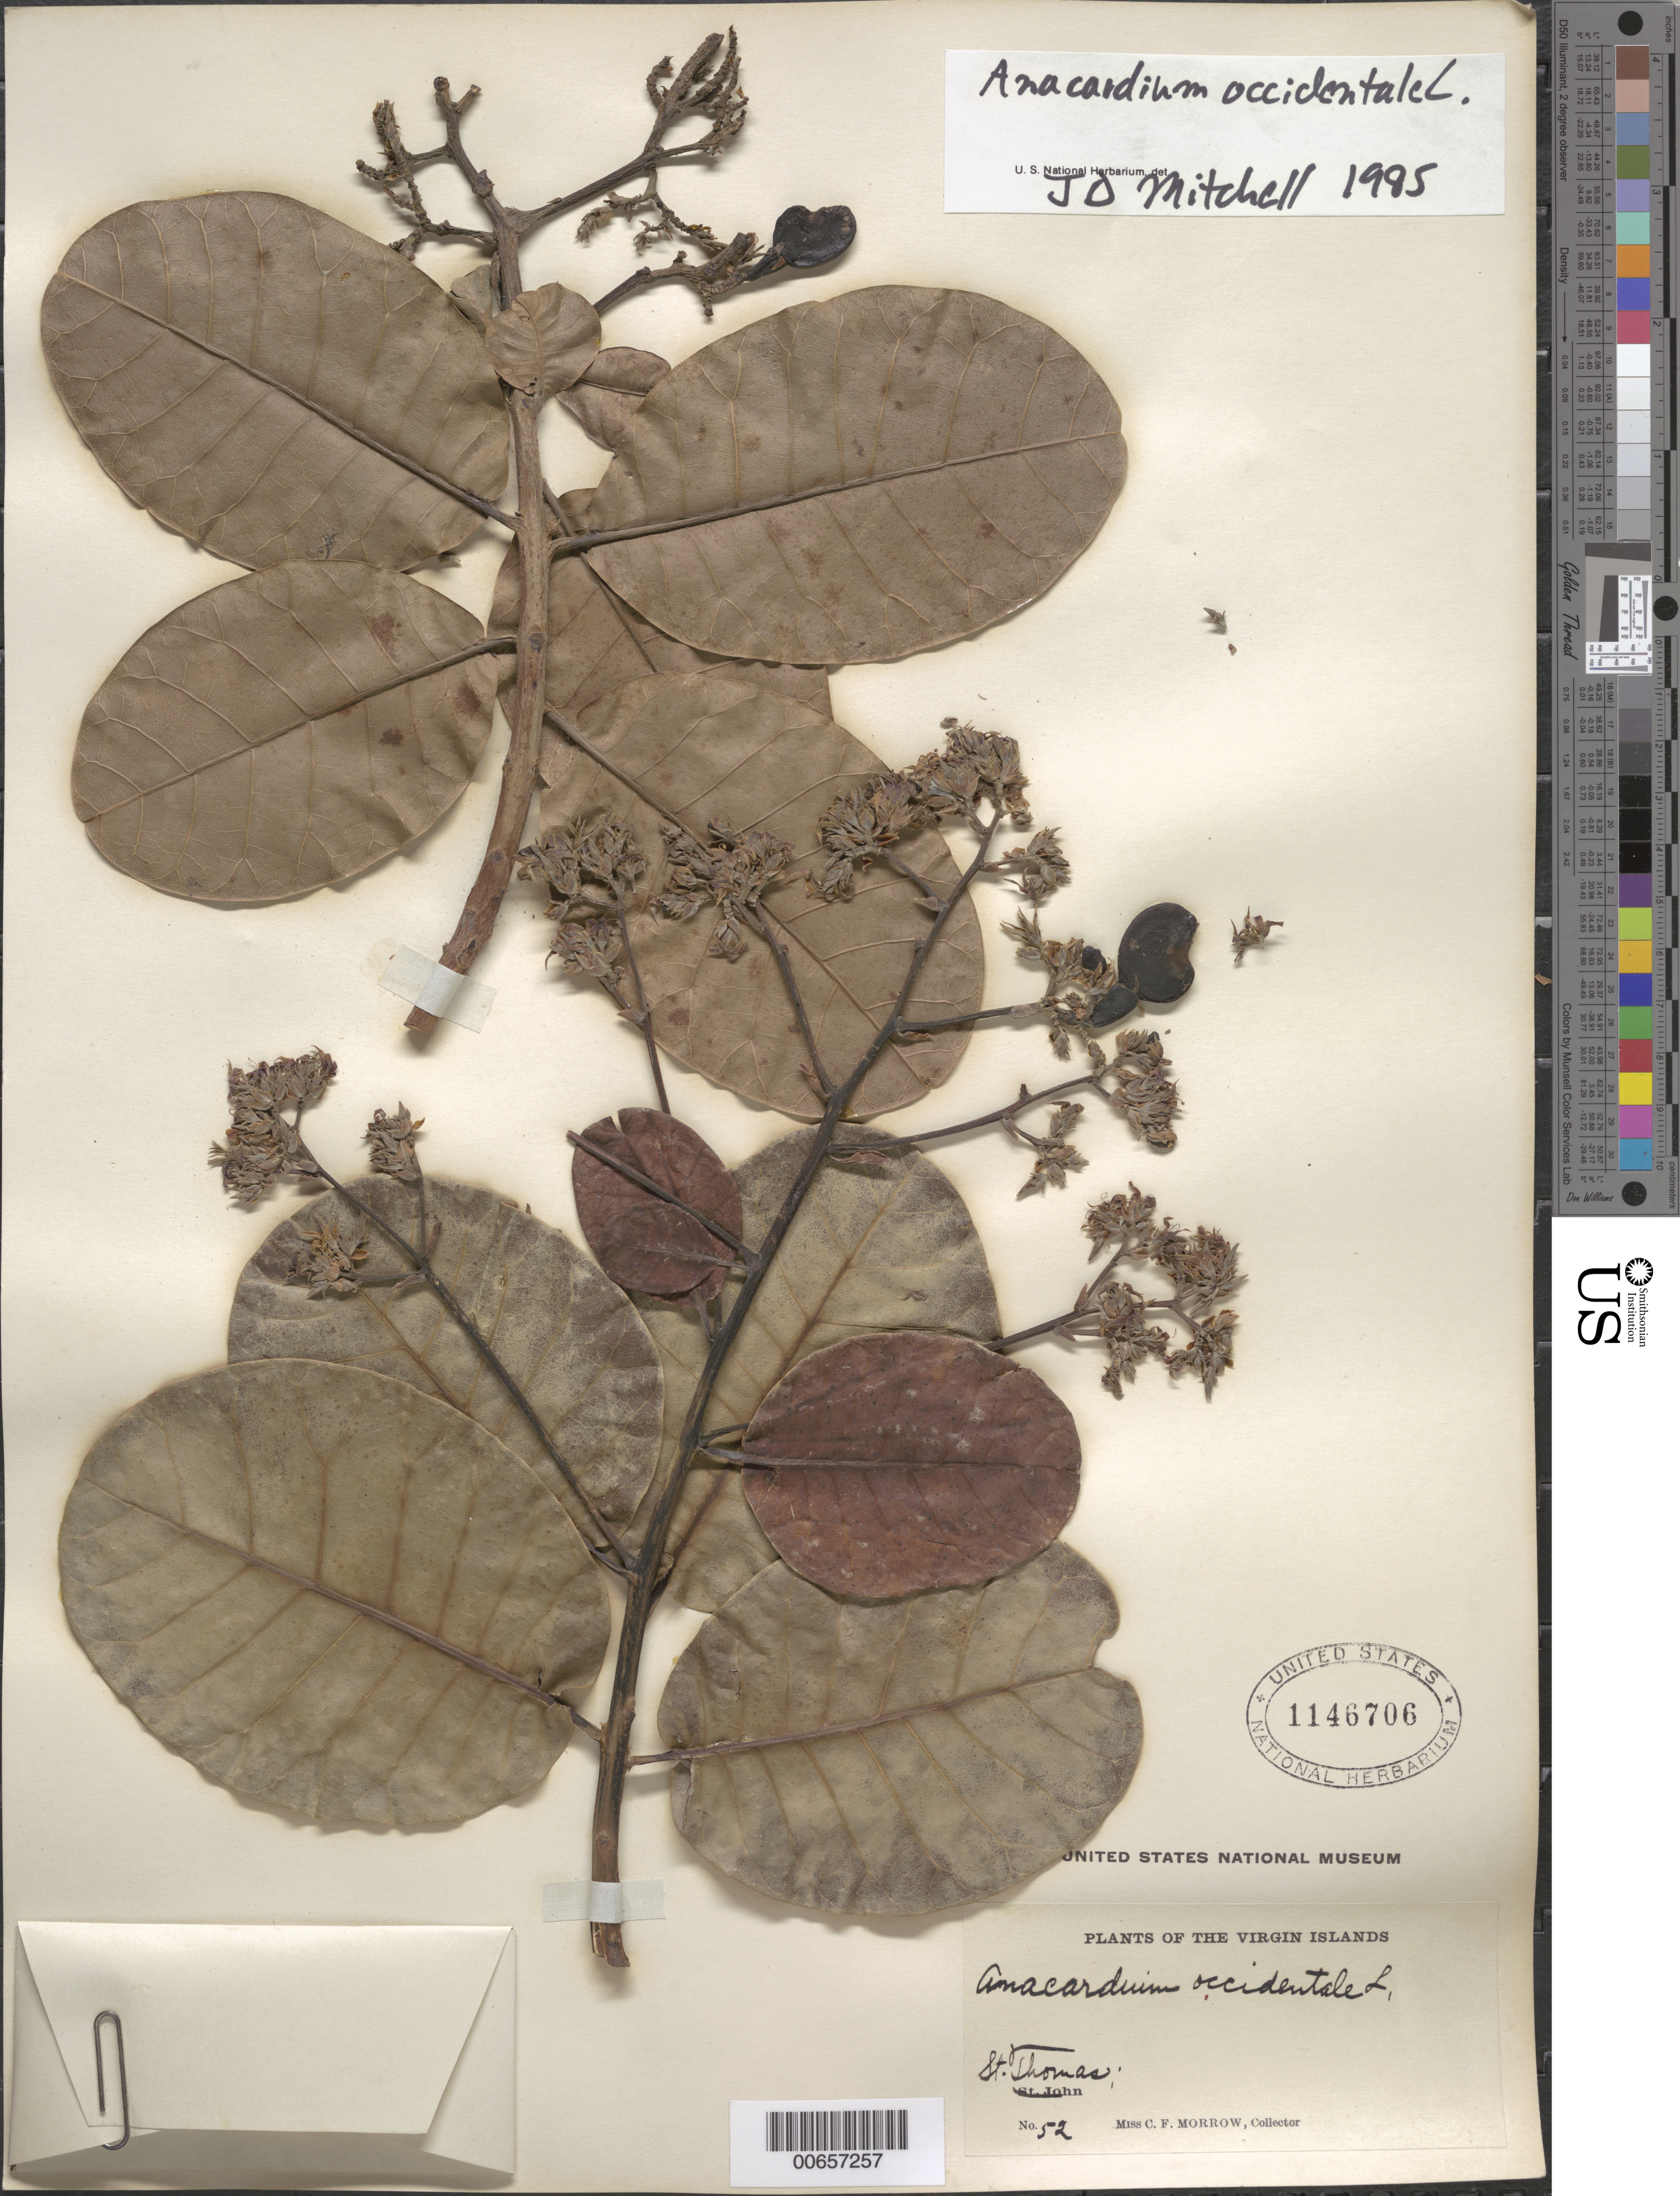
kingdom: Plantae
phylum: Tracheophyta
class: Magnoliopsida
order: Sapindales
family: Anacardiaceae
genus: Anacardium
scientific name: Anacardium occidentale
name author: L.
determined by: Mitchell, John D.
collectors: C. Morrow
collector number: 52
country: U.S. Virgin Islands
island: St. Thomas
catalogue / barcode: US 1146706